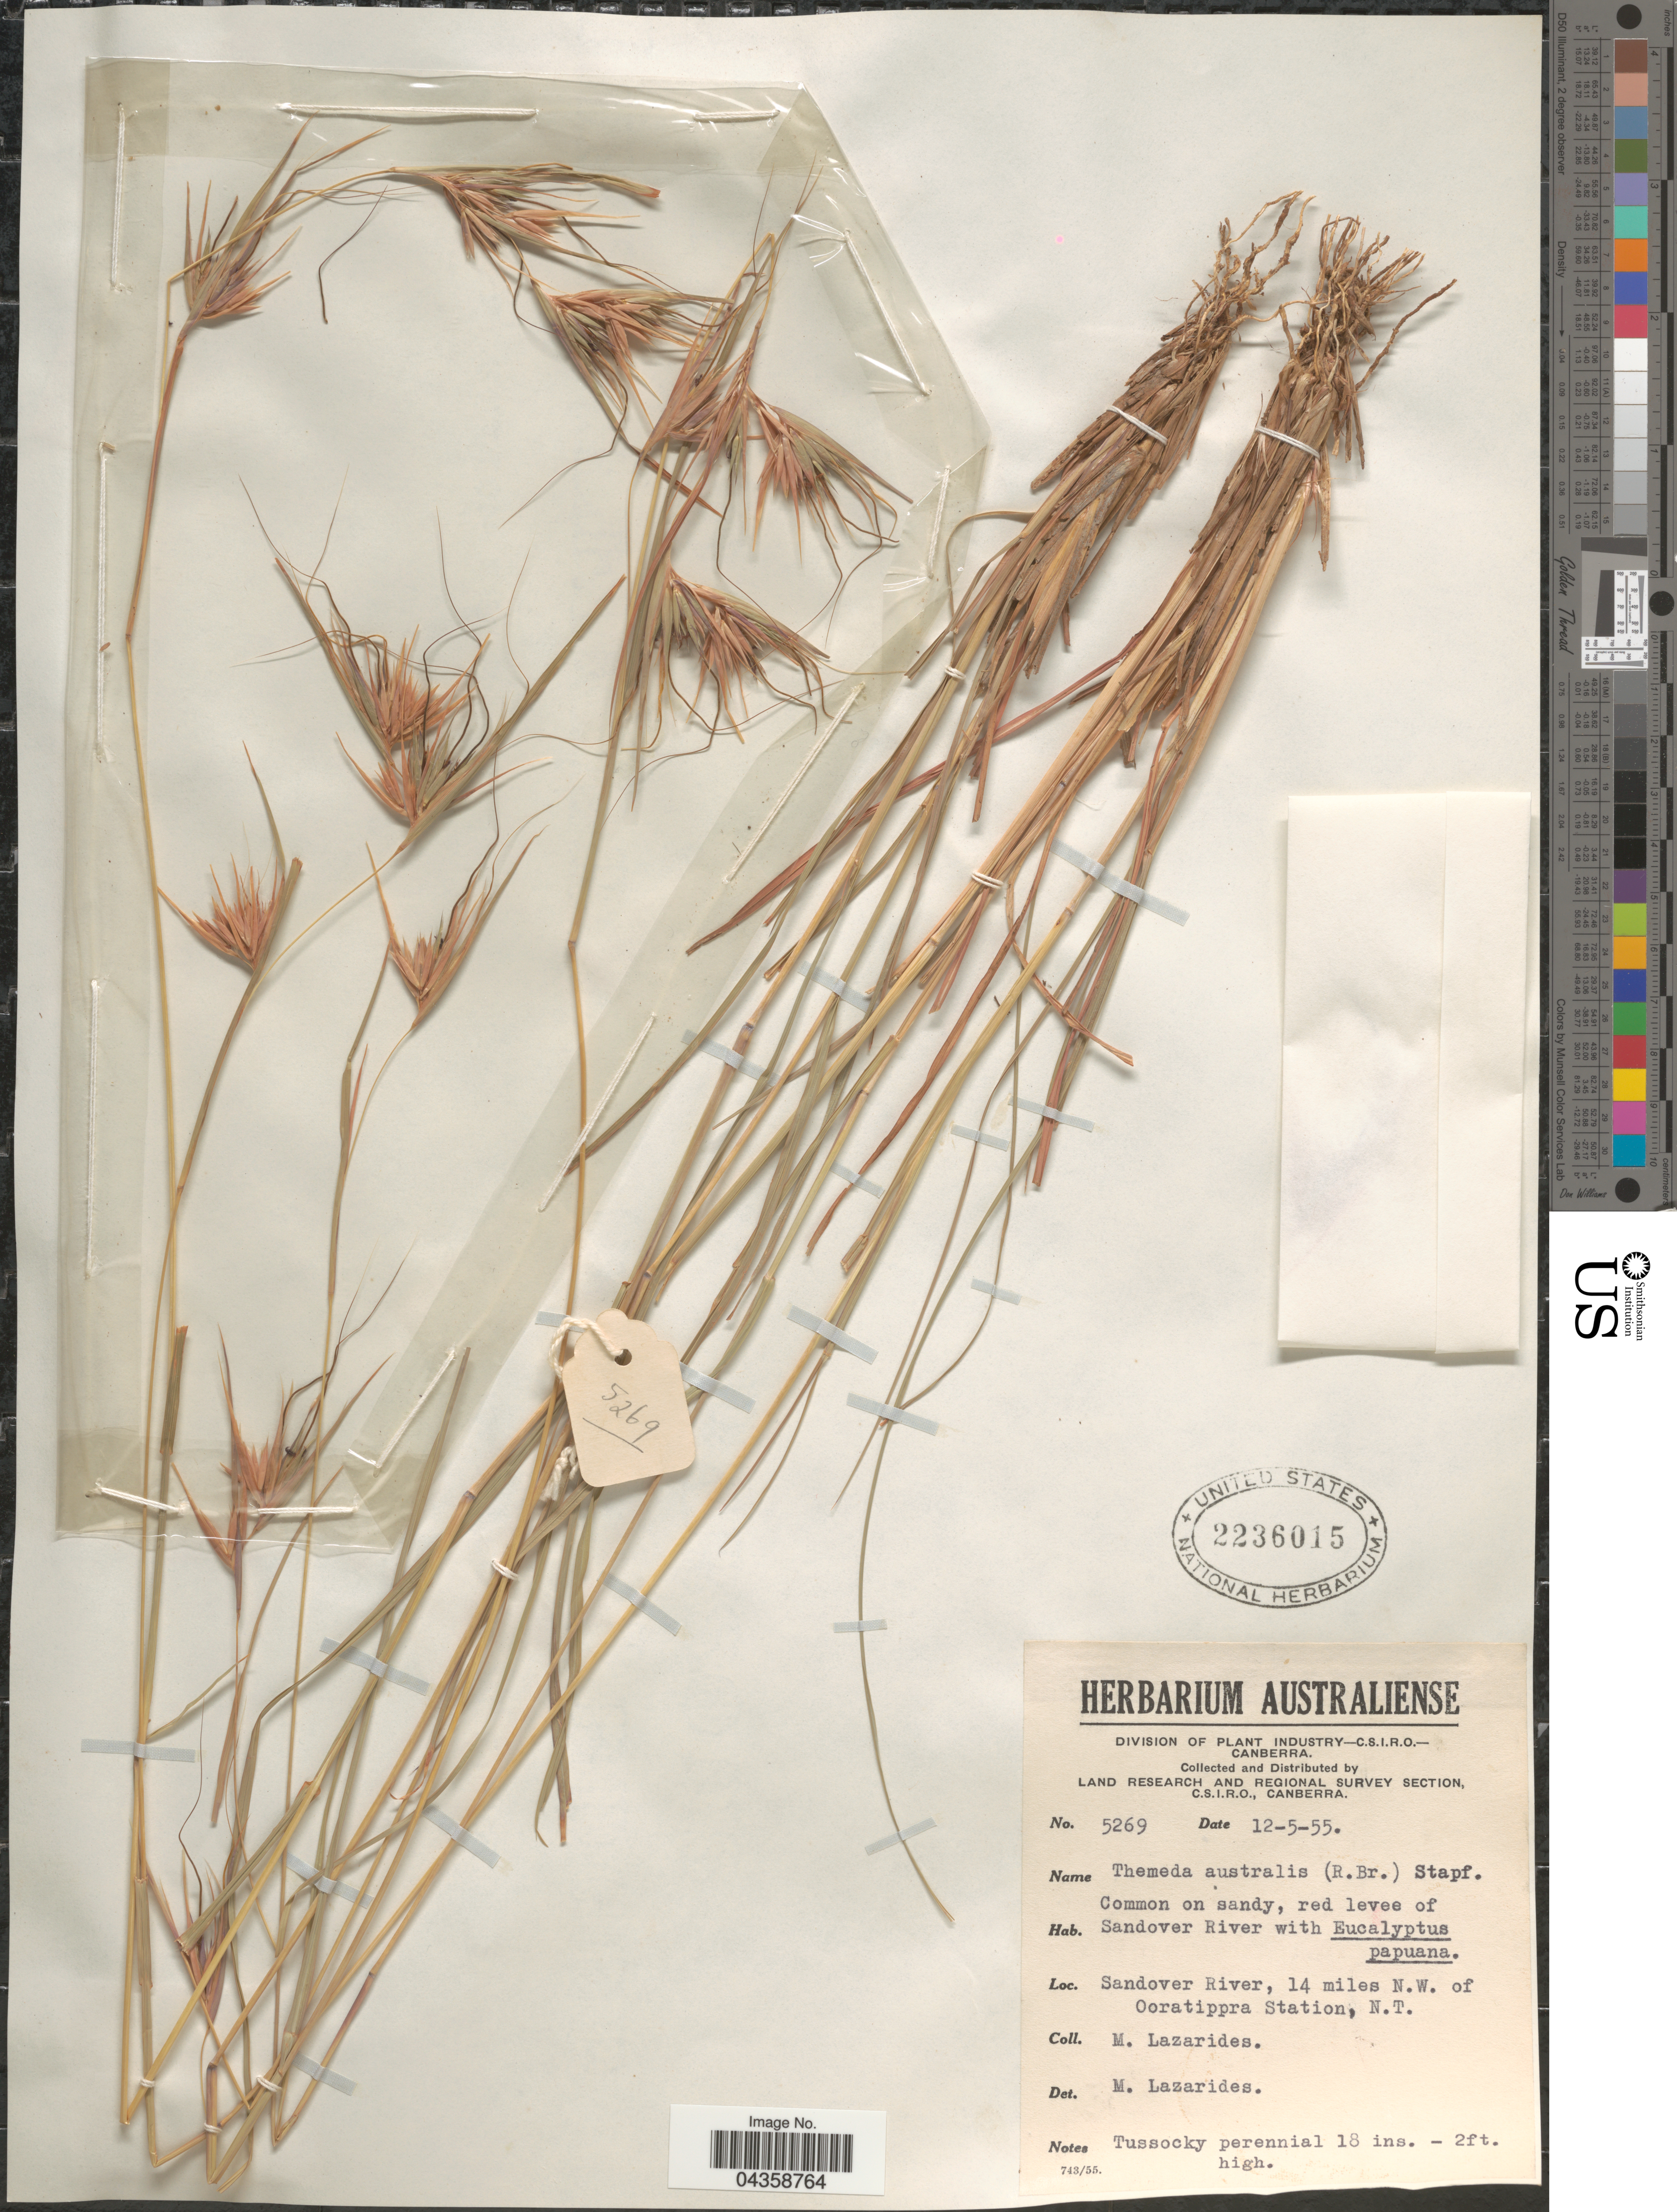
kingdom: Plantae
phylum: Tracheophyta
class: Liliopsida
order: Poales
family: Poaceae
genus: Themeda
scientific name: Themeda triandra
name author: Forssk.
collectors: M. Lazarides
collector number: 5269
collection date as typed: Transcribed d/m/y: 12/5/55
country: Australia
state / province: Northern Territory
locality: Land Research and Regional Survey Section. Sandover River, 14 miles N.W. of Ooratippra Station.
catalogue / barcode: US 2236015